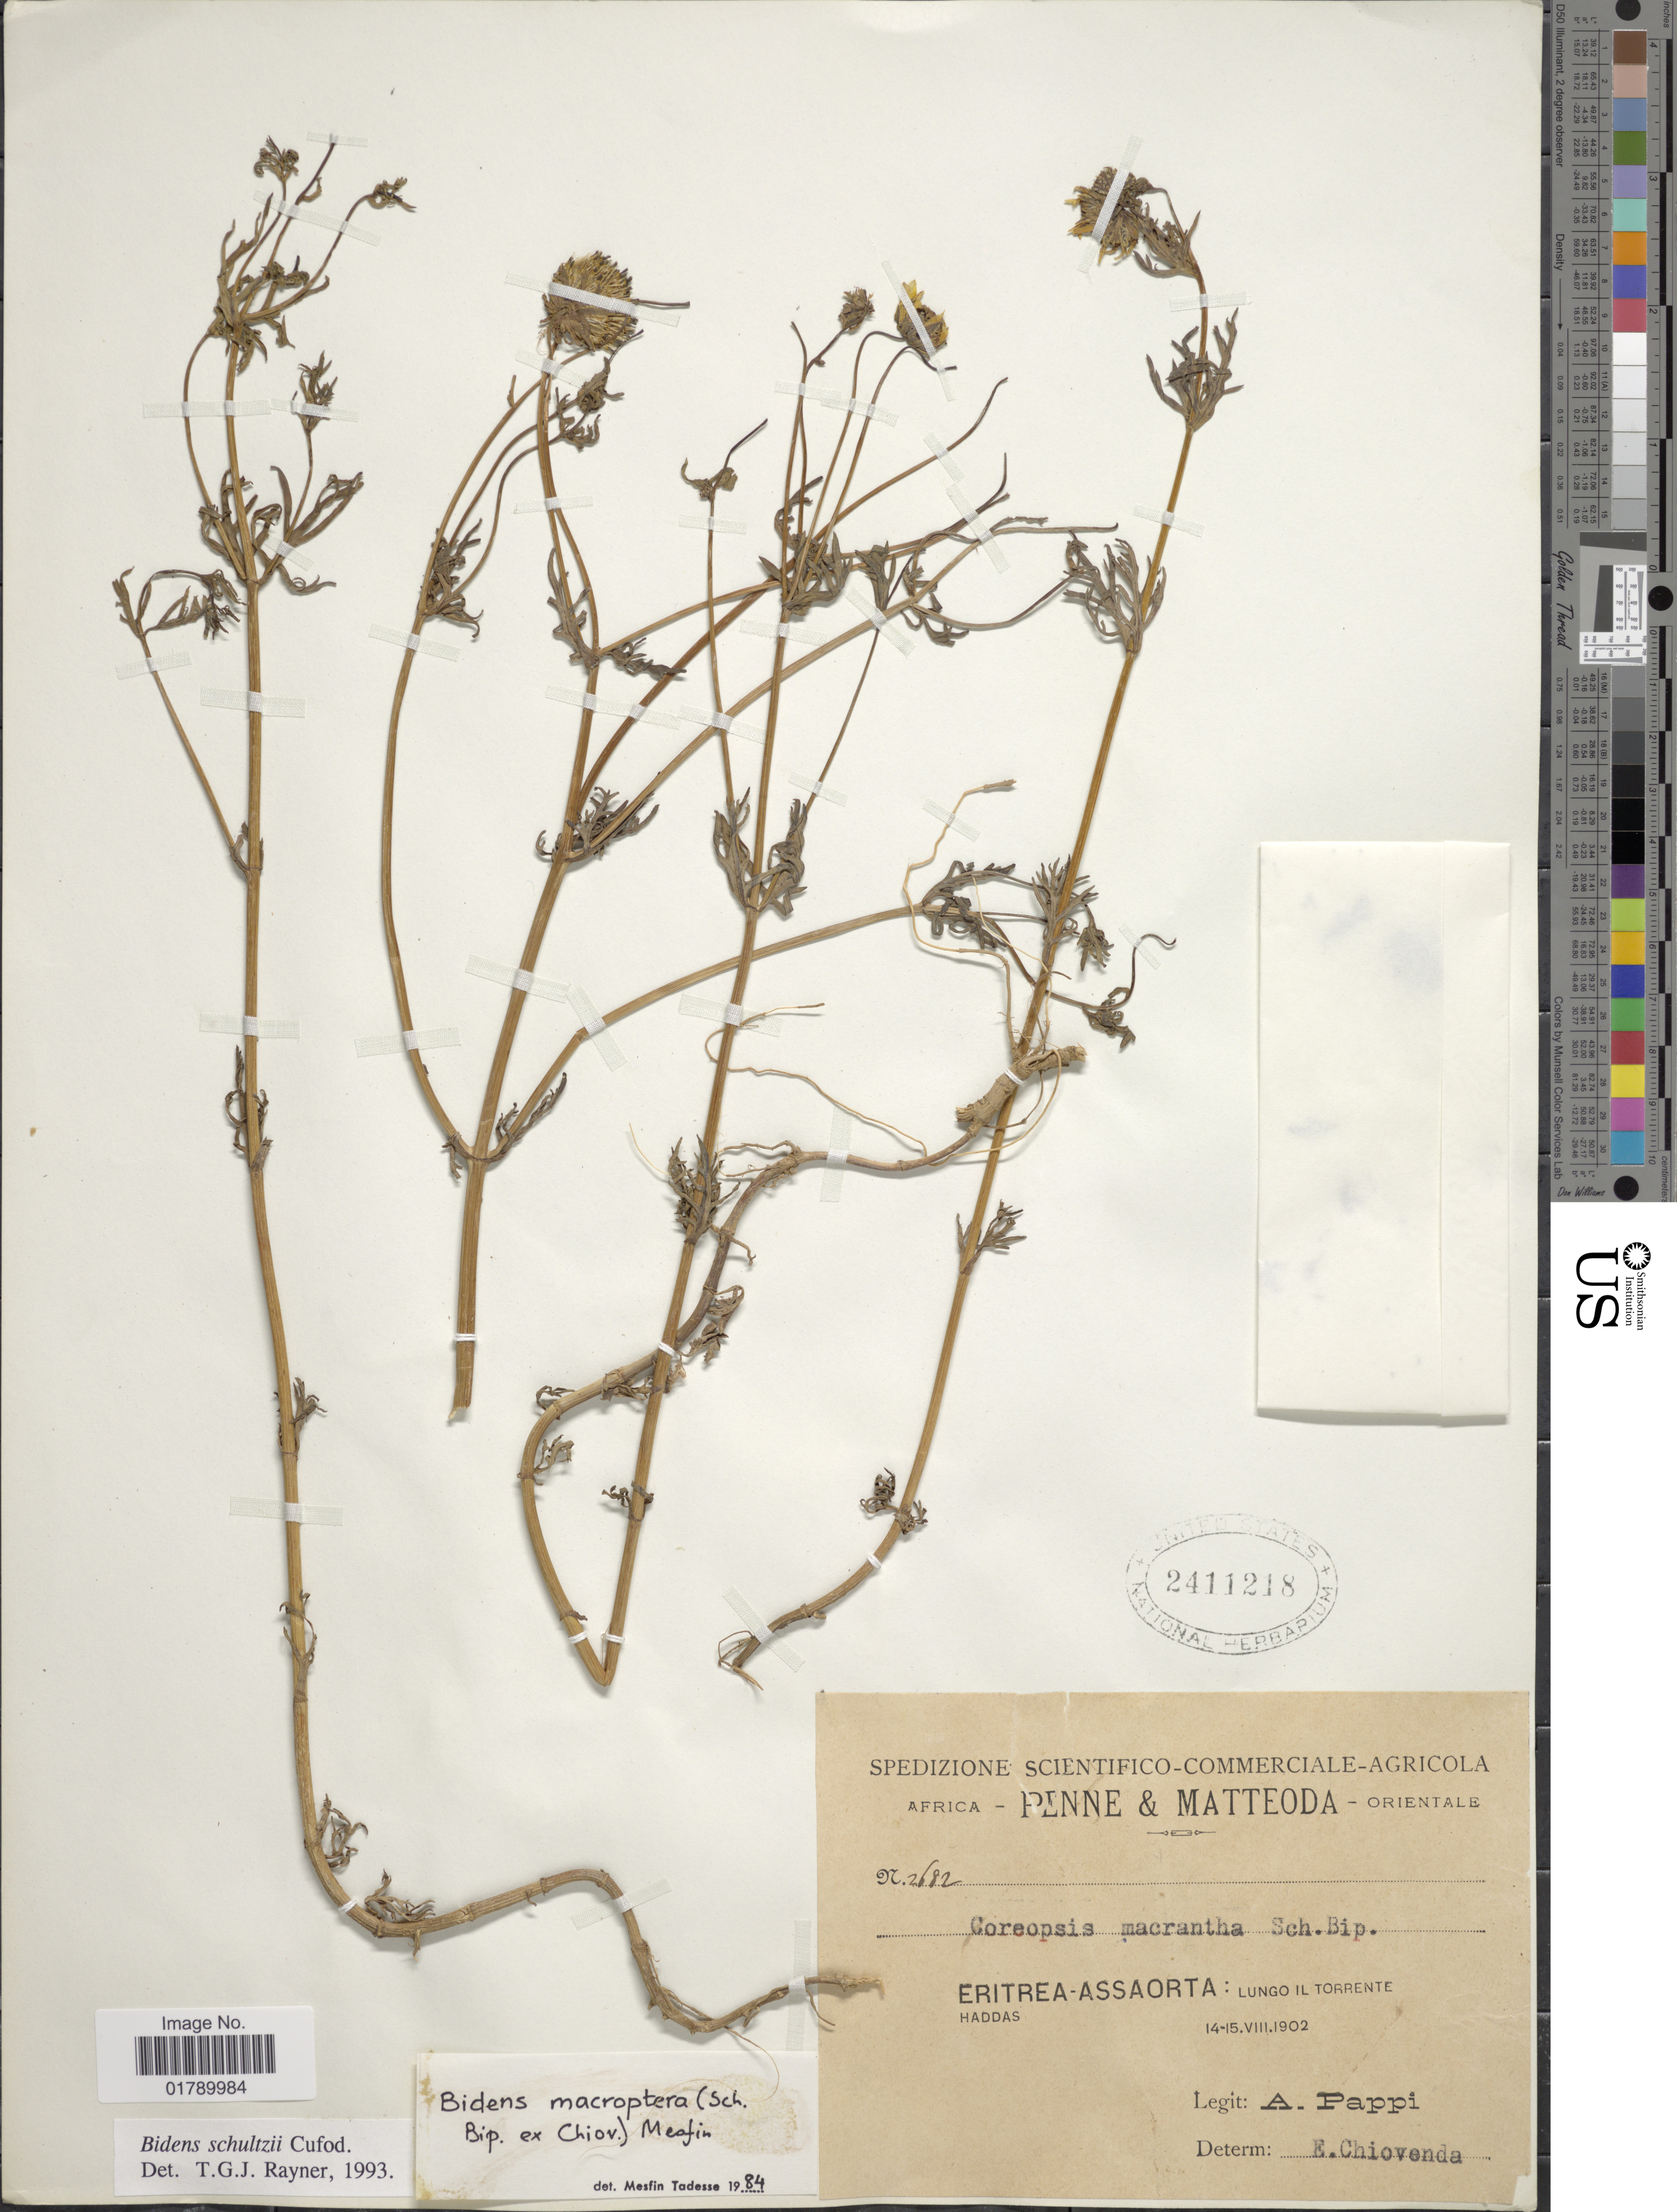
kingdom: Plantae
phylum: Tracheophyta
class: Magnoliopsida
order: Asterales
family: Asteraceae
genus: Bidens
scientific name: Bidens schultzii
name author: Cufod.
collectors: A. Pappi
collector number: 2682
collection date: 1902-08-14/1902-08-15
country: Eritrea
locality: Penne & Matteoda Orientale, Eritrea-Assaorta: Lungo Il Torrente, Haddas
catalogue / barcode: US 2411218